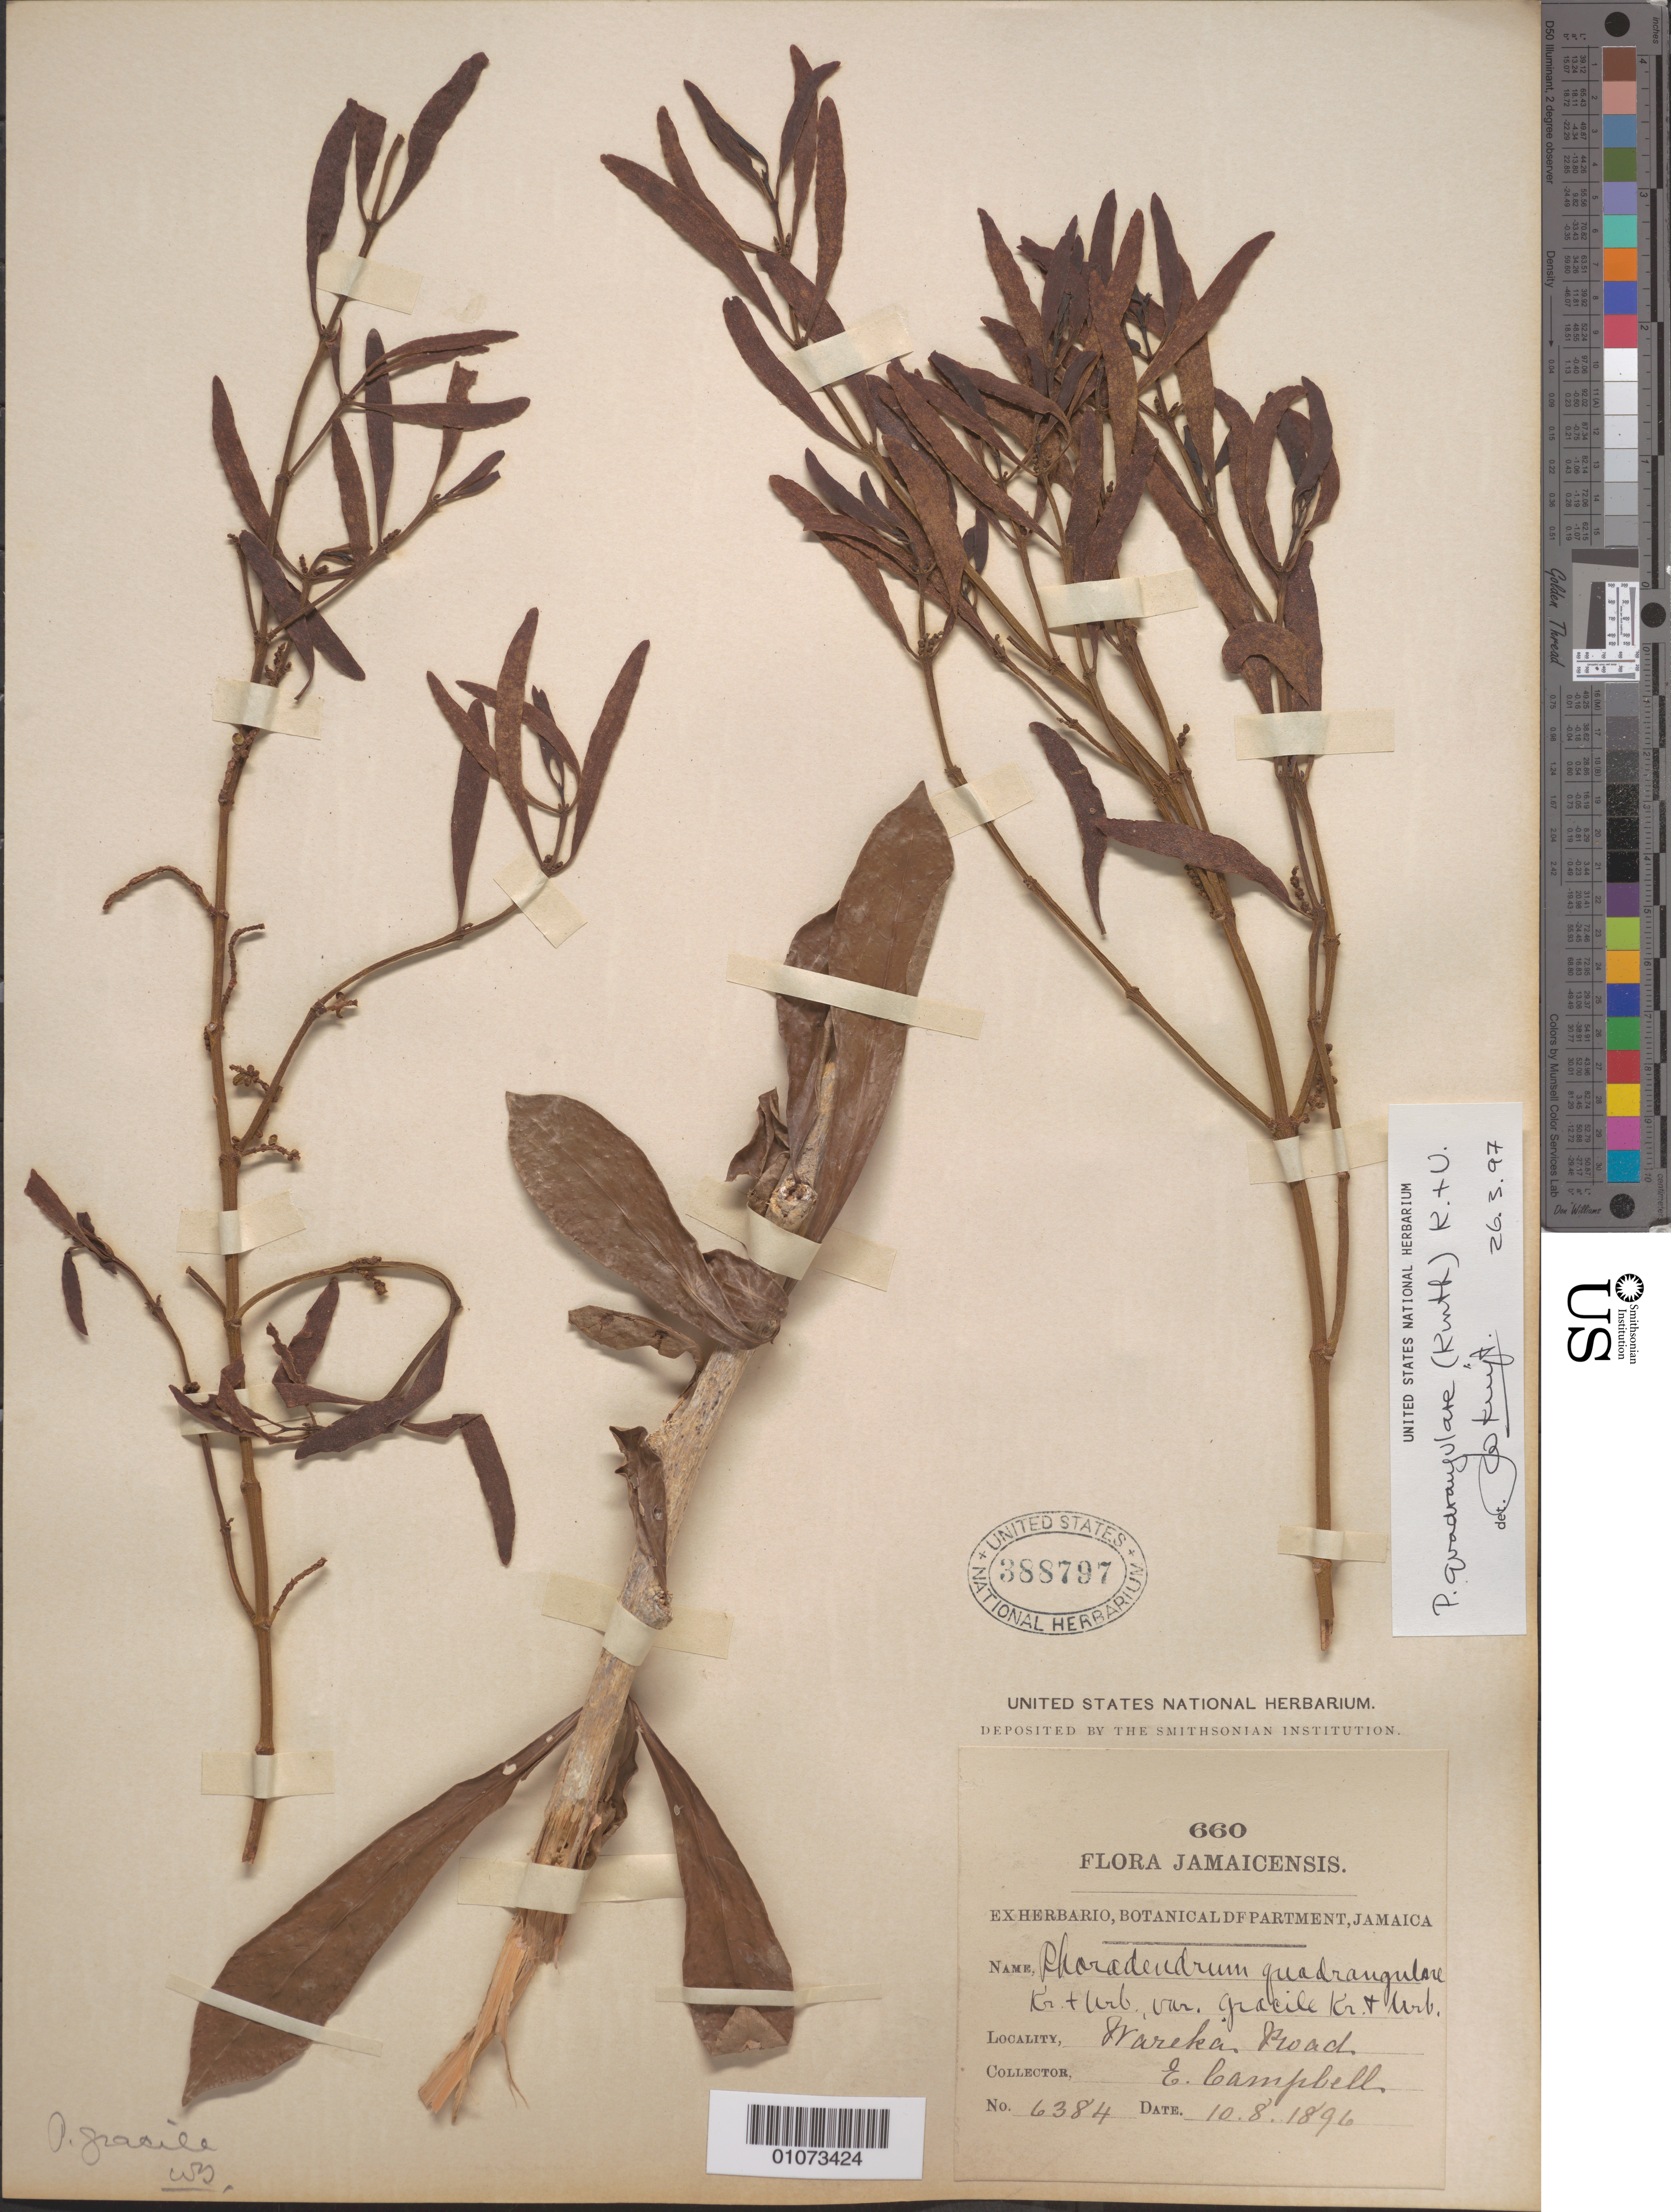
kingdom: Plantae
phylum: Tracheophyta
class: Magnoliopsida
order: Santalales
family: Viscaceae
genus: Phoradendron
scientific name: Phoradendron quadrangulare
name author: (Kunth) Griseb.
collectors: E. Campbell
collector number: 6384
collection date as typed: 10 Aug 1896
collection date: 1896-08-10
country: Jamaica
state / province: Saint Andrew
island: Jamaica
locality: Wareka Road.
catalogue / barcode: US 388797